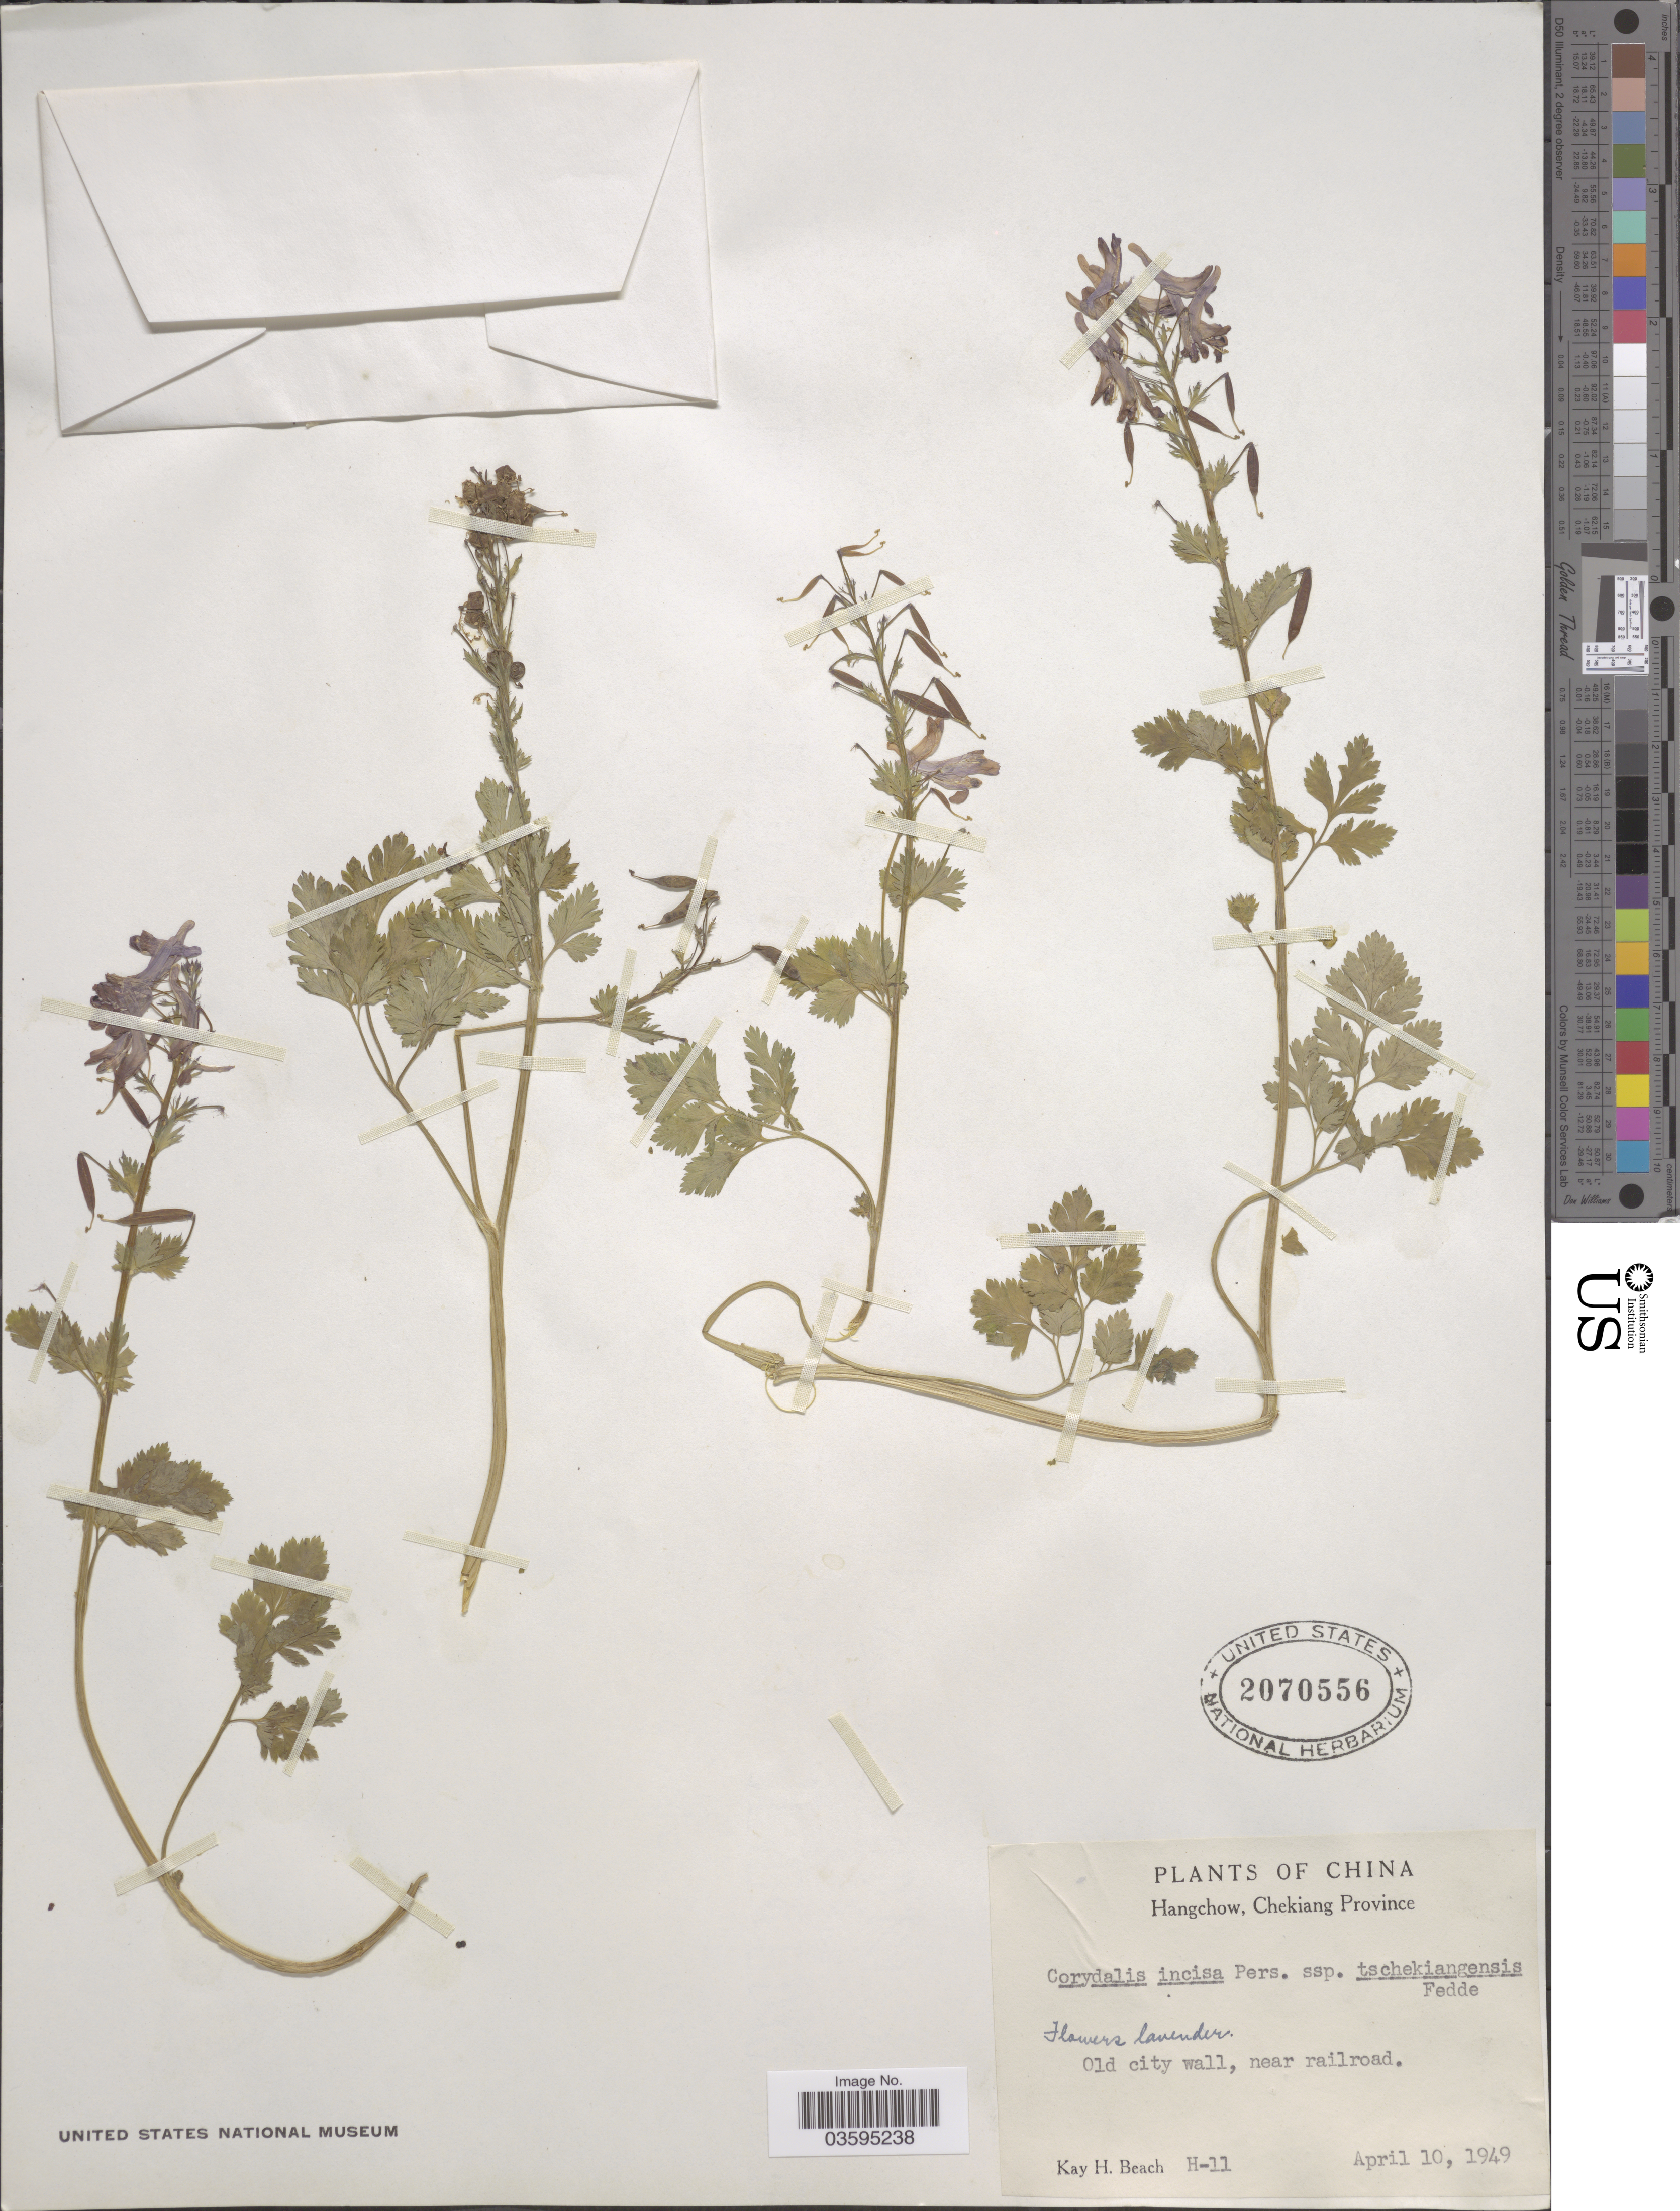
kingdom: Plantae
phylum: Tracheophyta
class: Magnoliopsida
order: Ranunculales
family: Papaveraceae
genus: Corydalis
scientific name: Corydalis incisa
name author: (Thunb.) Pers.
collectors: K. H. Beach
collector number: H-11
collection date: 1949-04-10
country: China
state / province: Zhejiang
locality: Hangchow, Chekiang Province. Old city wall, near railroad.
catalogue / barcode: US 2070556